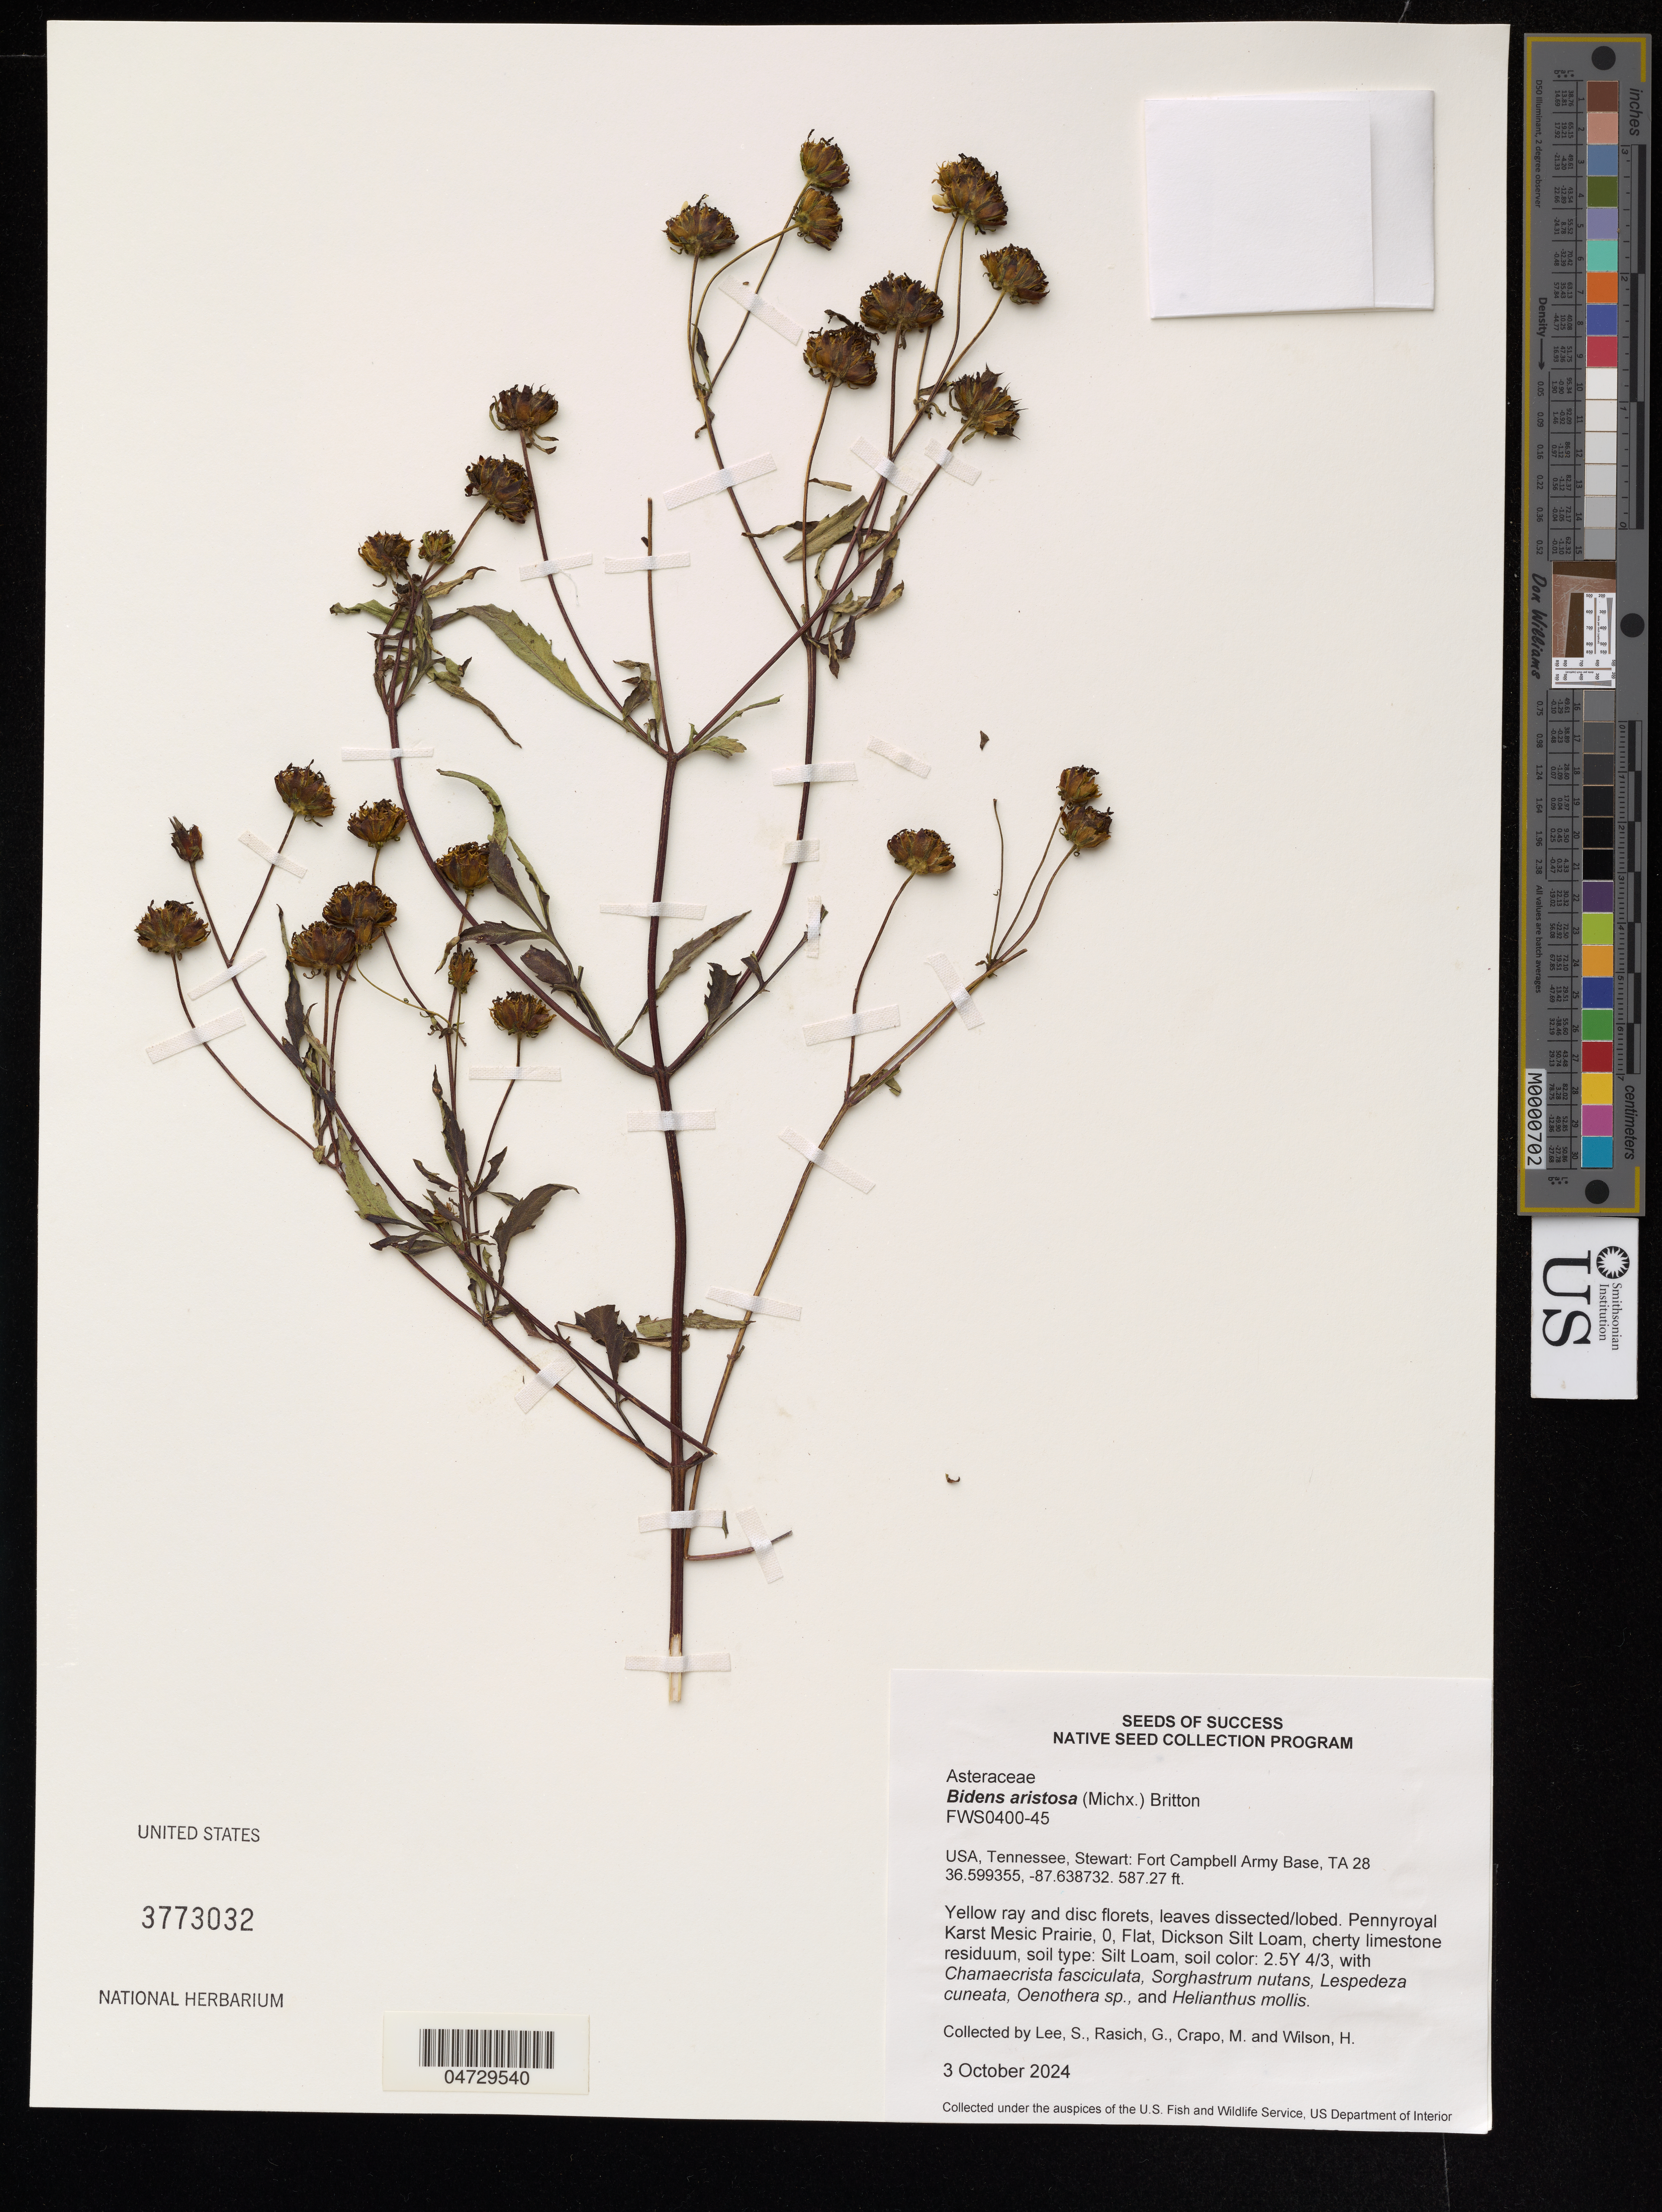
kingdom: Plantae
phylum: Tracheophyta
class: Magnoliopsida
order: Asterales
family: Asteraceae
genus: Bidens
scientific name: Bidens aristosa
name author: (Michx.) Britton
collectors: S. Lee, G. Rasich, M. Crapo & H. Wilson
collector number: FWS0400-45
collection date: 2024-10-03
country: United States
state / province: Tennessee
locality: Stewart: Fort Campbell rmy Base Ta 28.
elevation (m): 179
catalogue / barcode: US 3773032